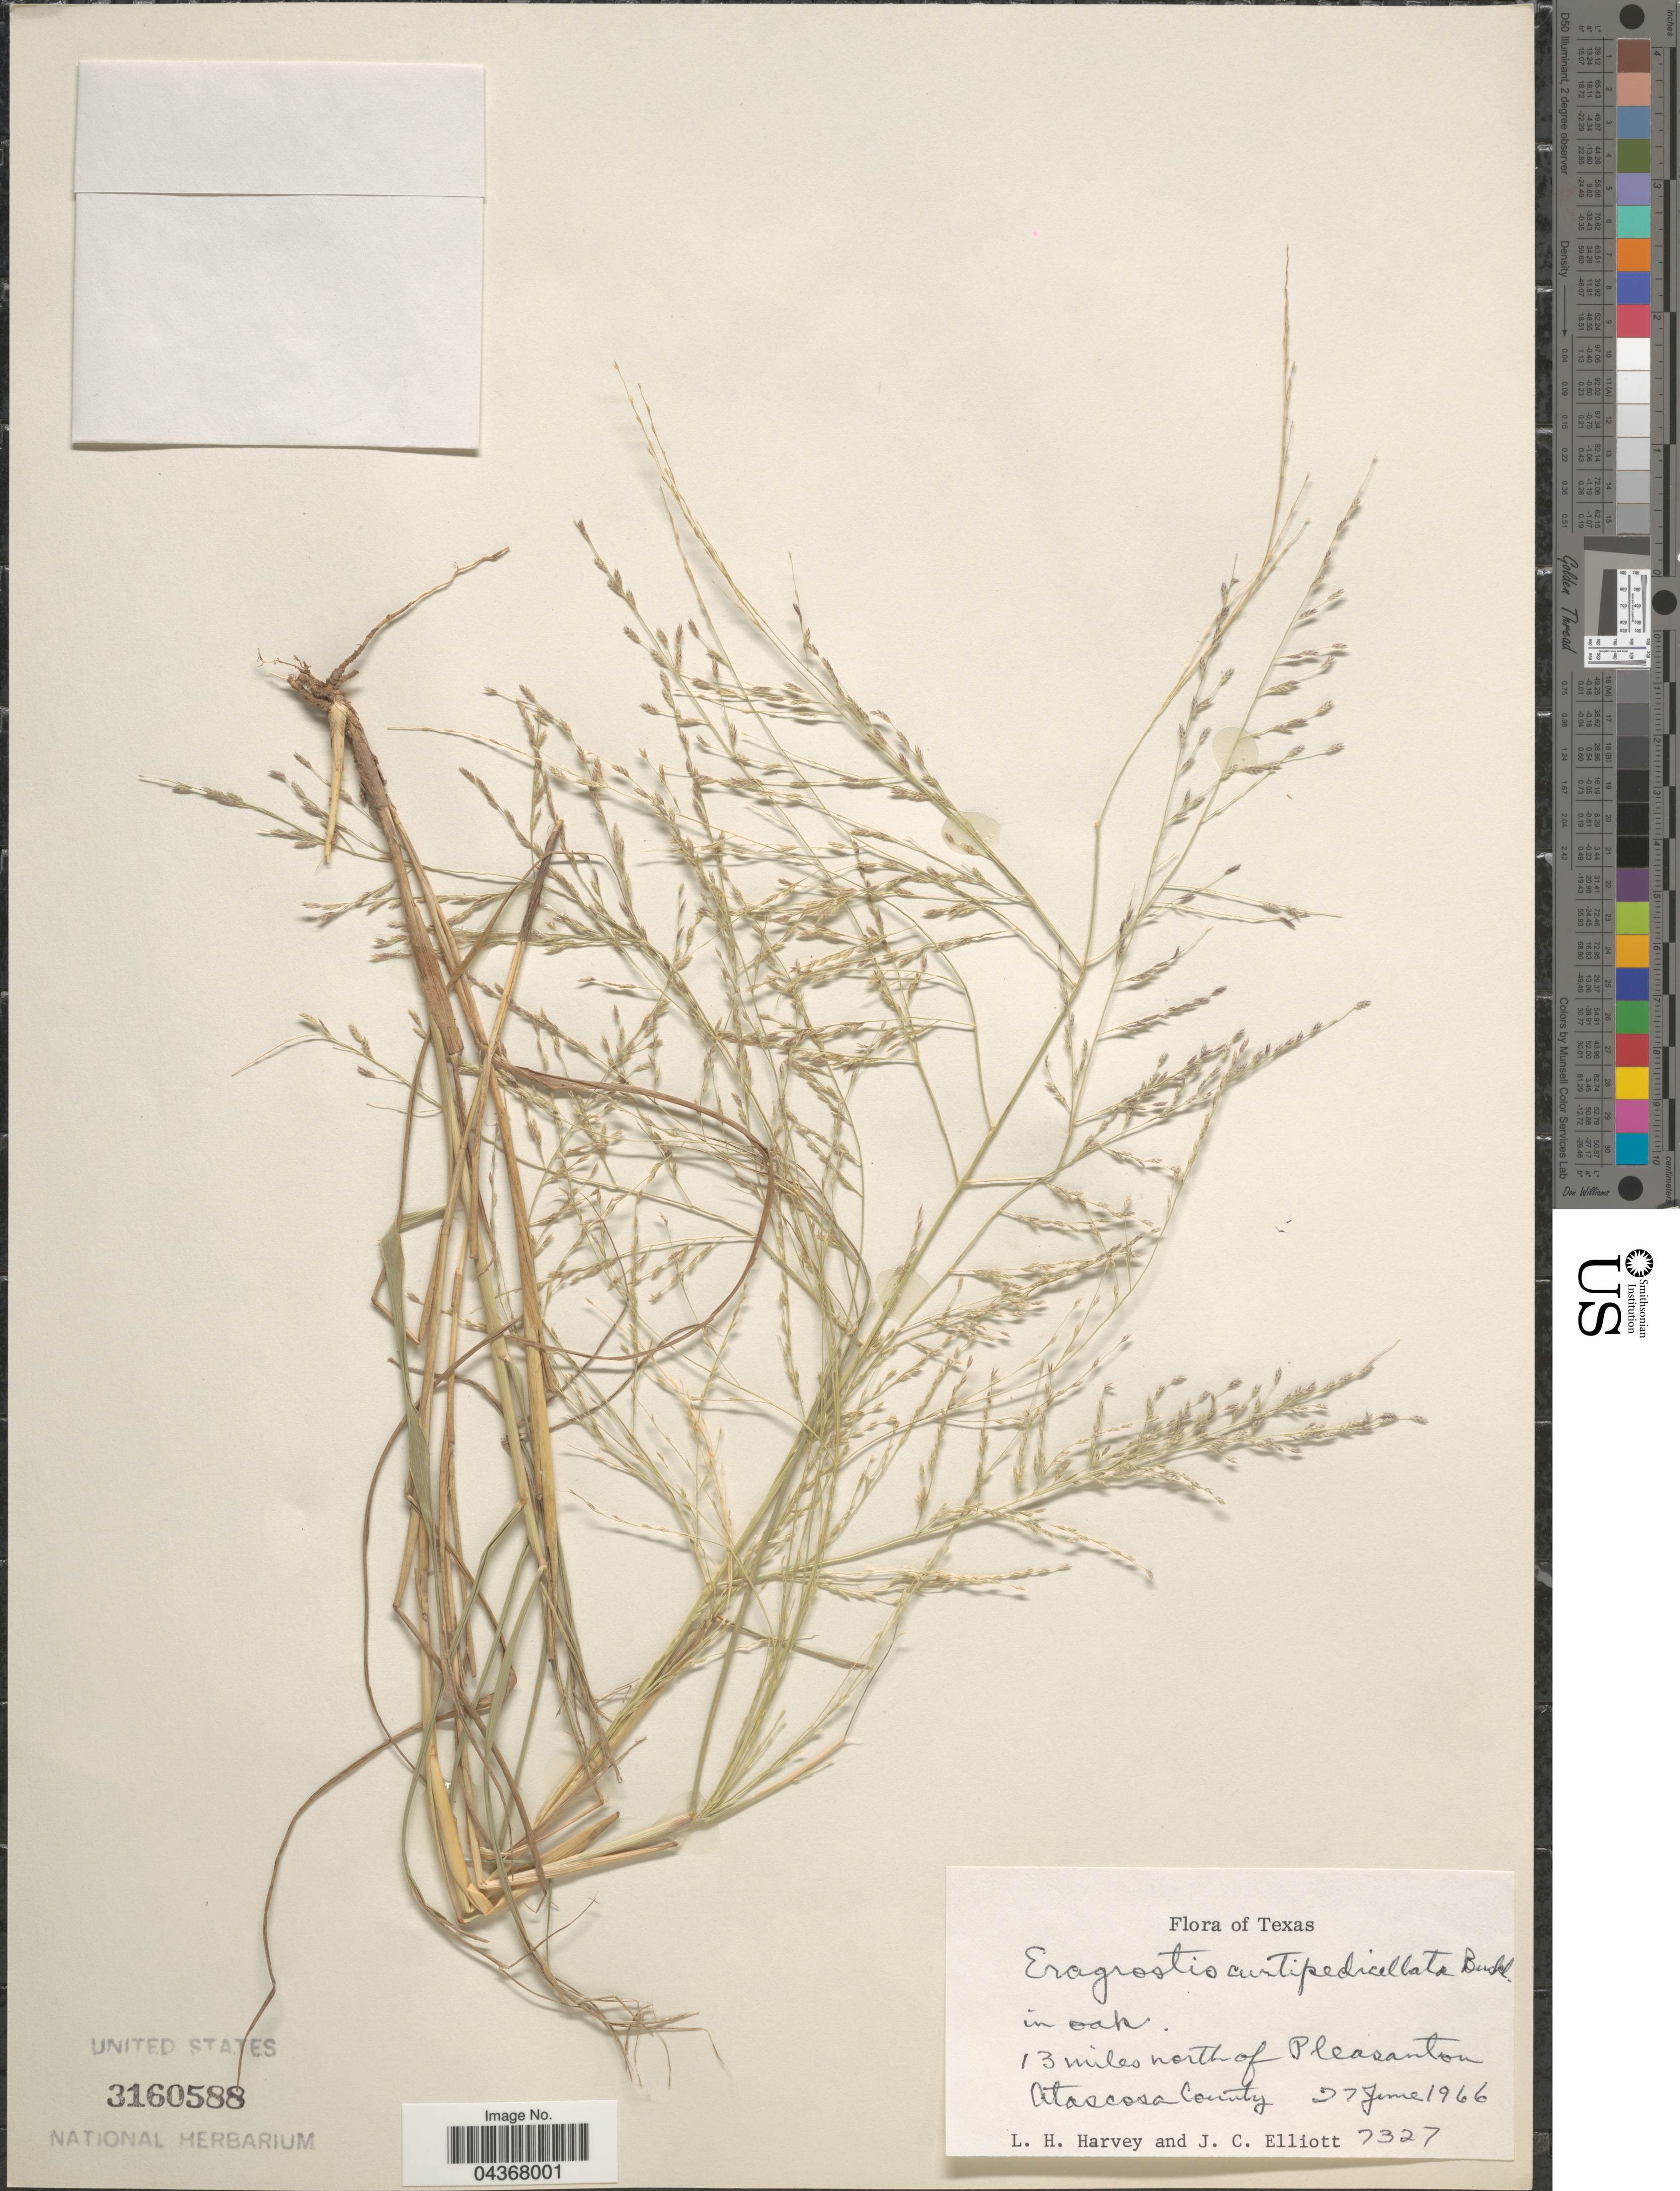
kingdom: Plantae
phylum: Tracheophyta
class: Liliopsida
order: Poales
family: Poaceae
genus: Eragrostis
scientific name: Eragrostis curtipedicellata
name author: Buckley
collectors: L. H. Harvey & J. C. Elliott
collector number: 7327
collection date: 1966-06-27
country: United States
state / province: Texas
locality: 13 miles north of Pleasanton. Atascosa County.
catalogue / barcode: US 3160588